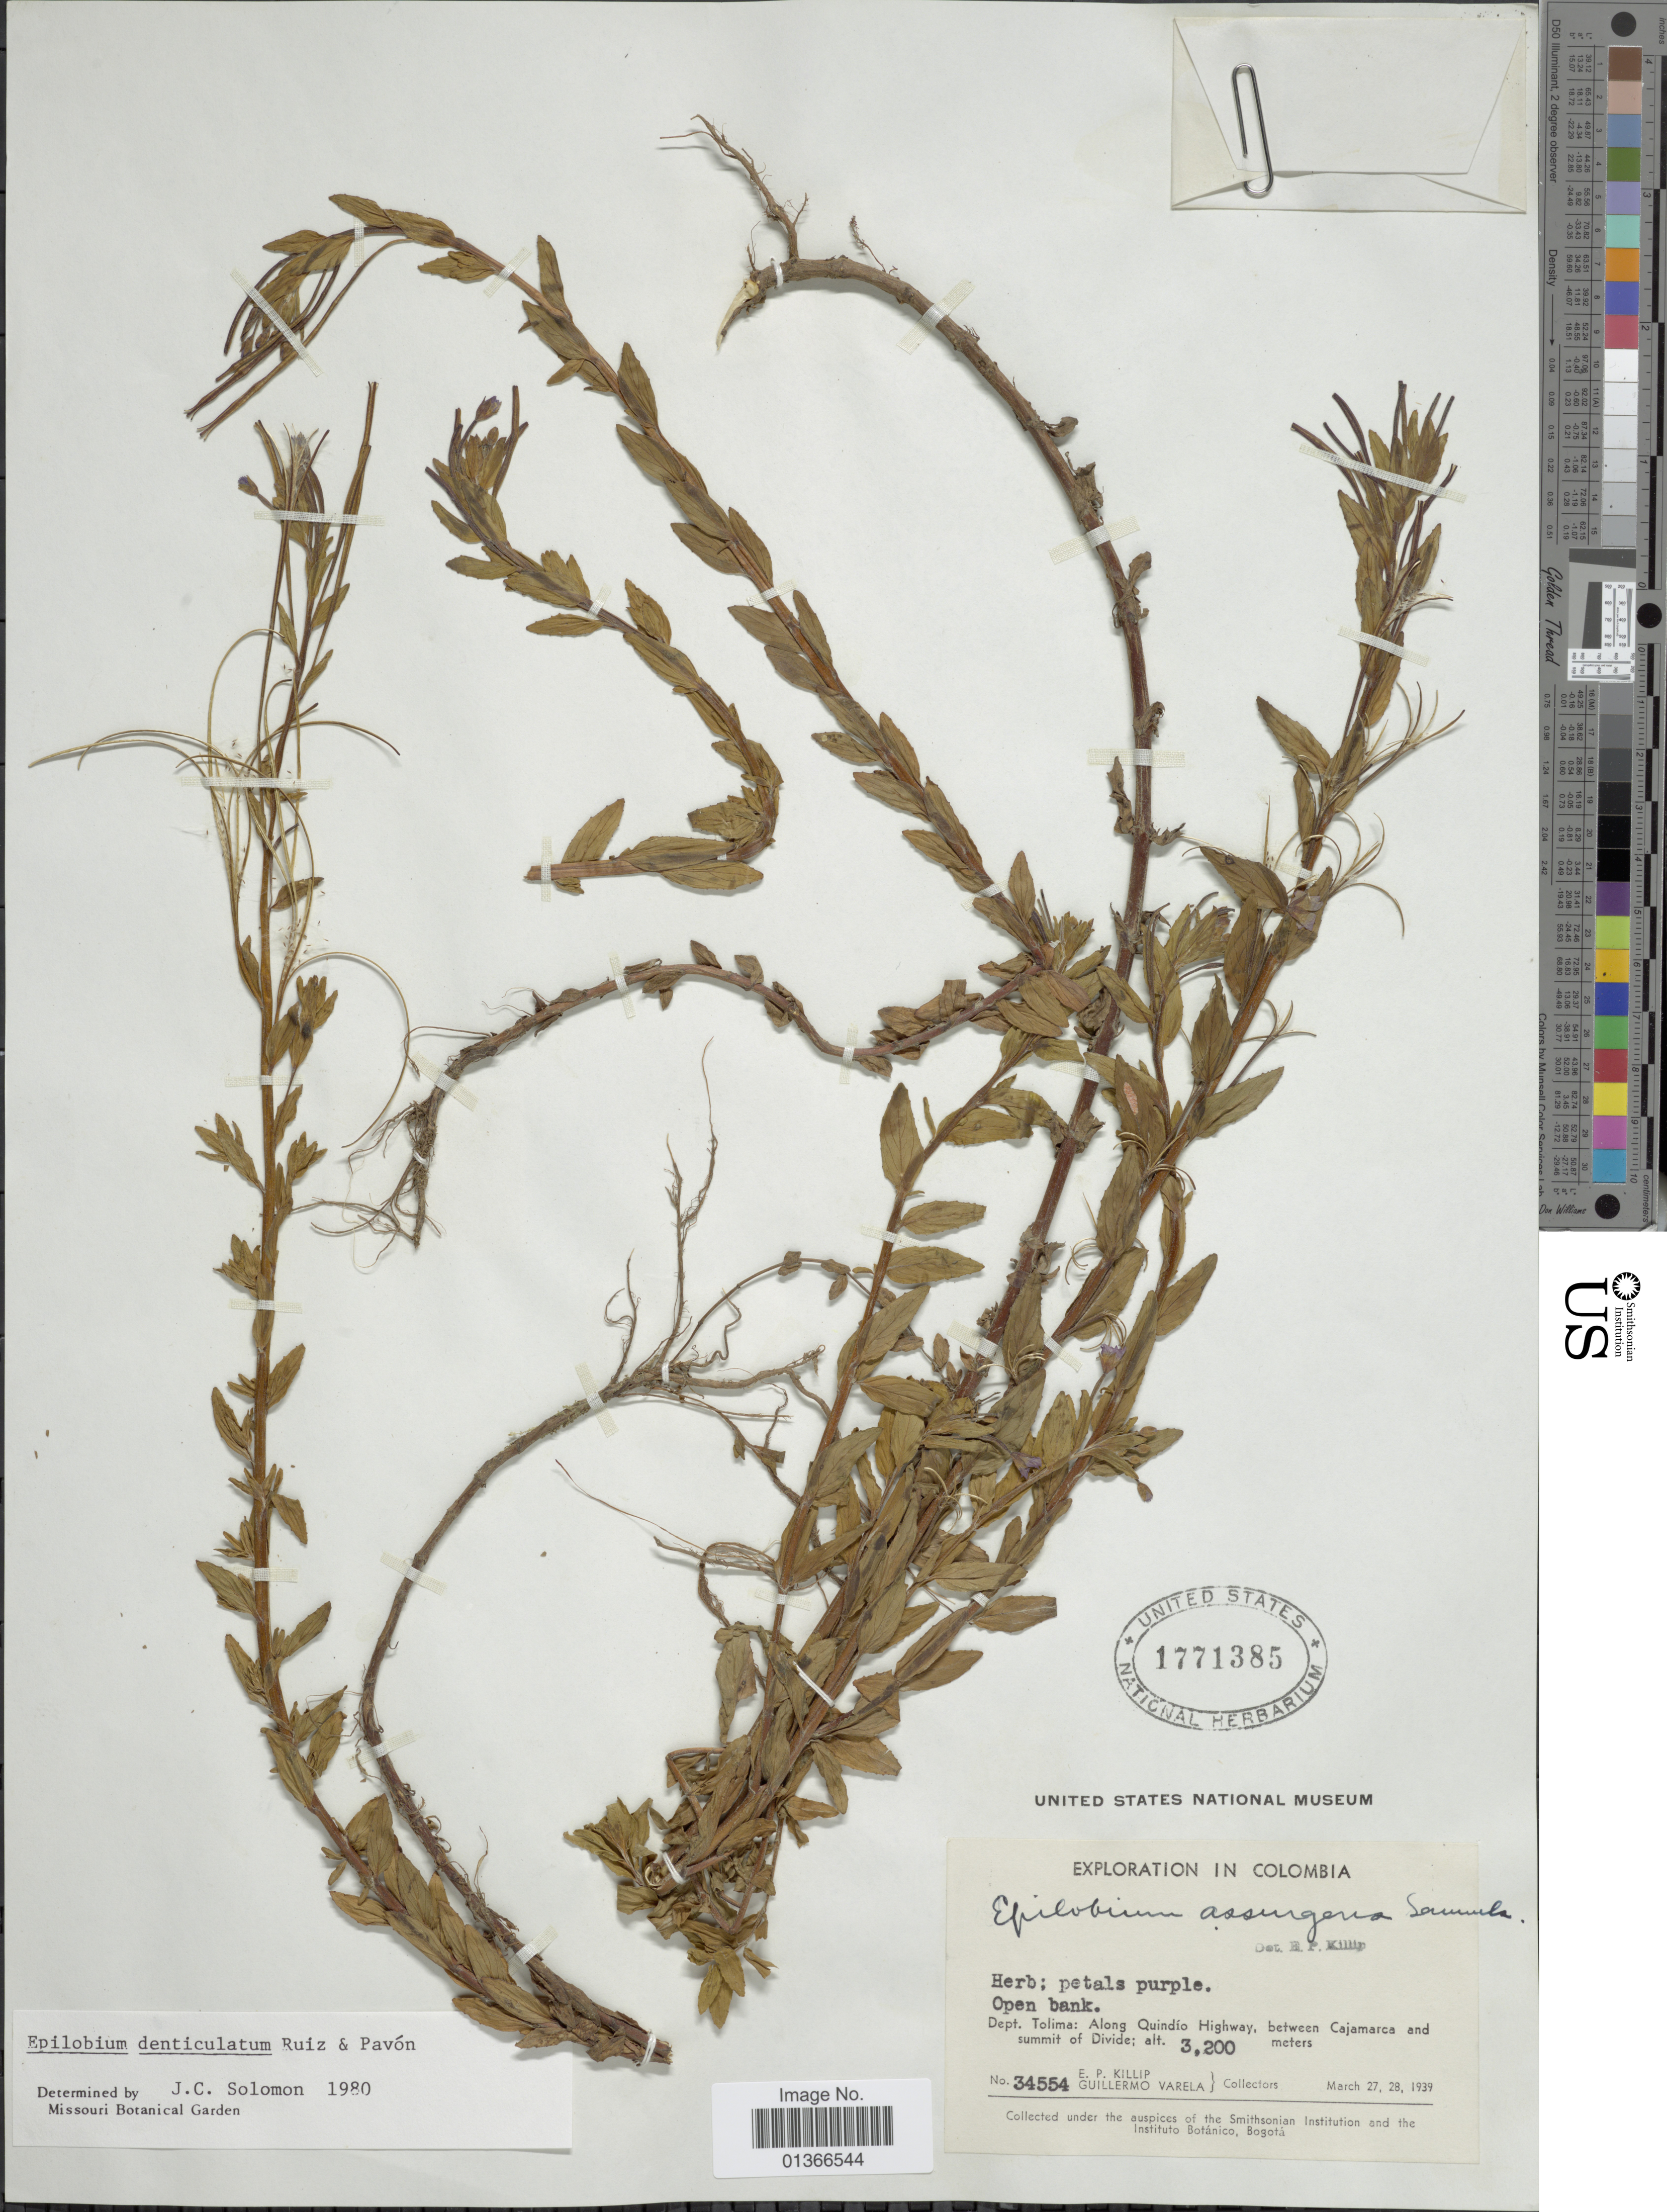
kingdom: Plantae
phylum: Tracheophyta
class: Magnoliopsida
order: Myrtales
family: Onagraceae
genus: Epilobium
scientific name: Epilobium denticulatum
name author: Ruiz & Pav.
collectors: E. P. Killip & G. Varela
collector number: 34554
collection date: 1939-03-27/1939-03-28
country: Colombia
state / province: Tolima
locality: Along Quindío Highway, between Cajamarca and summit of Divide.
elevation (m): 3200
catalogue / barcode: US 1771385